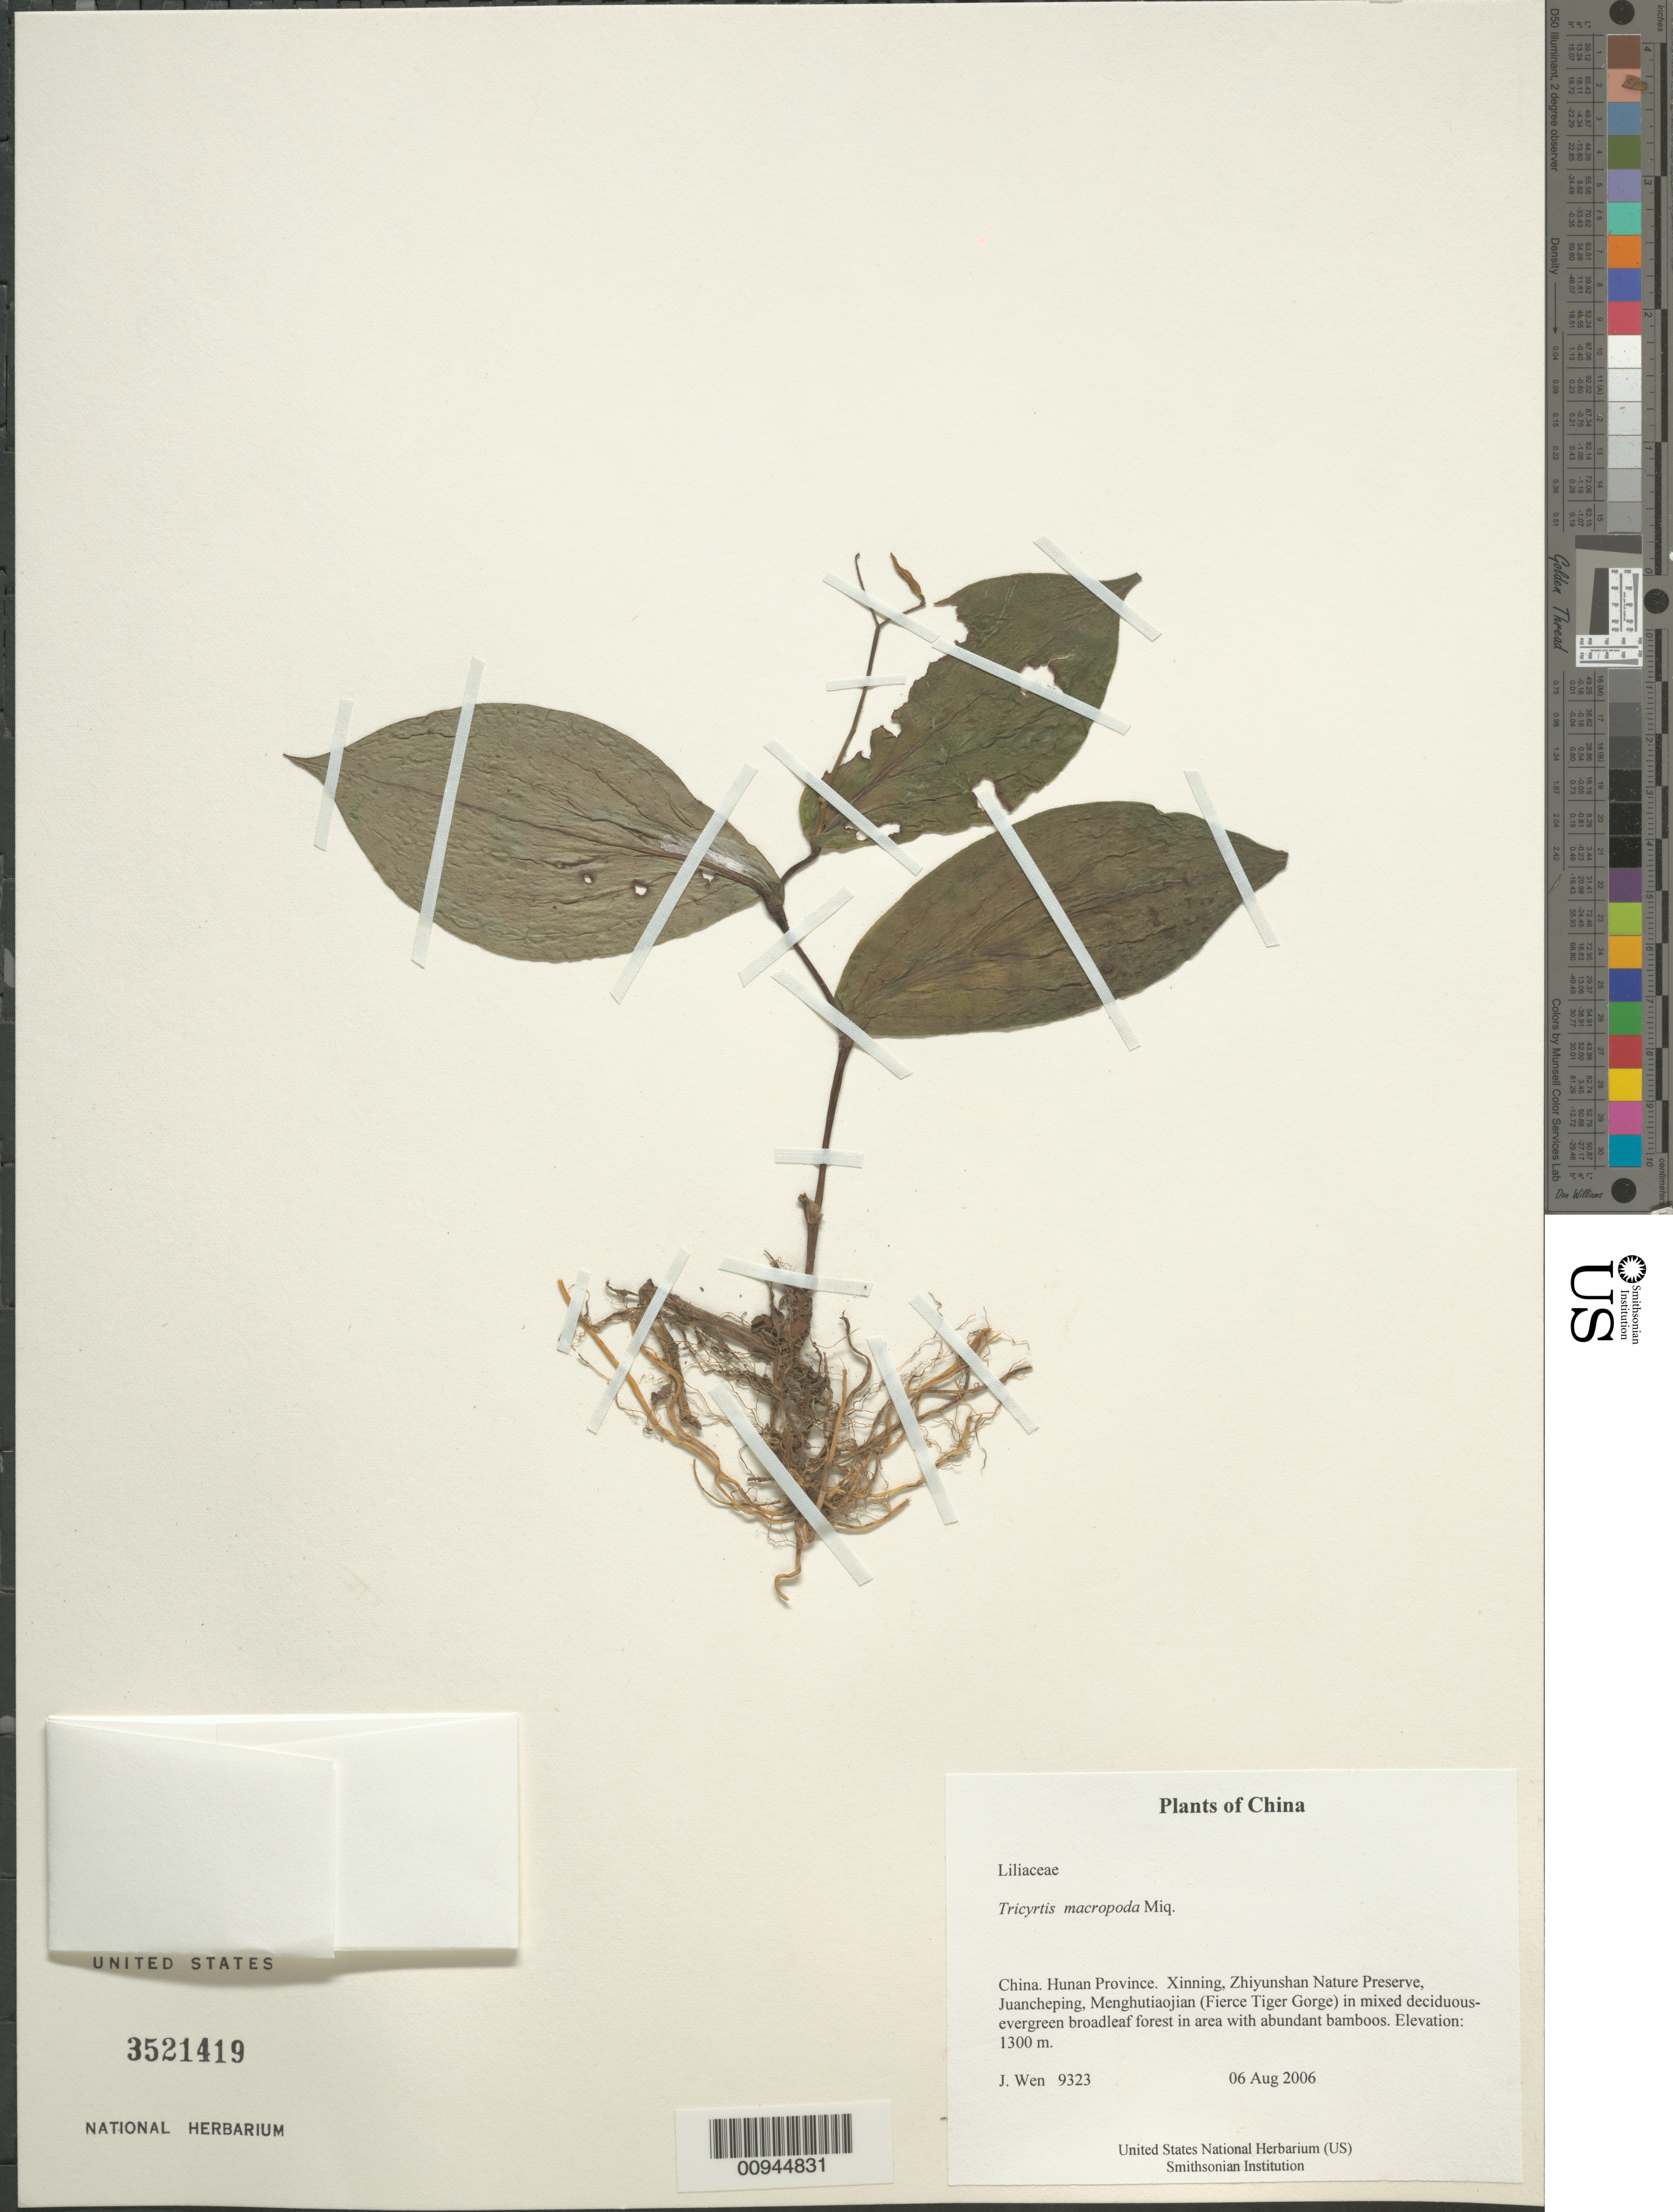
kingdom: Plantae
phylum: Tracheophyta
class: Liliopsida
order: Liliales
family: Liliaceae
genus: Tricyrtis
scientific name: Tricyrtis macropoda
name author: Miq.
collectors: J. Wen & S. Wu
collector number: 9323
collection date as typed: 06 Aug 2006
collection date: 2006-08-06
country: China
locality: Hunan Province. Xinning, Zhiyunshan Nature Preserve, Juancheping, Menghutiaojian (Fierce Tiger Gorge) in mixed deciduous-evergreen broadleaf forest in area with abundant bamboos.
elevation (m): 1300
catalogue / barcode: US 3521419